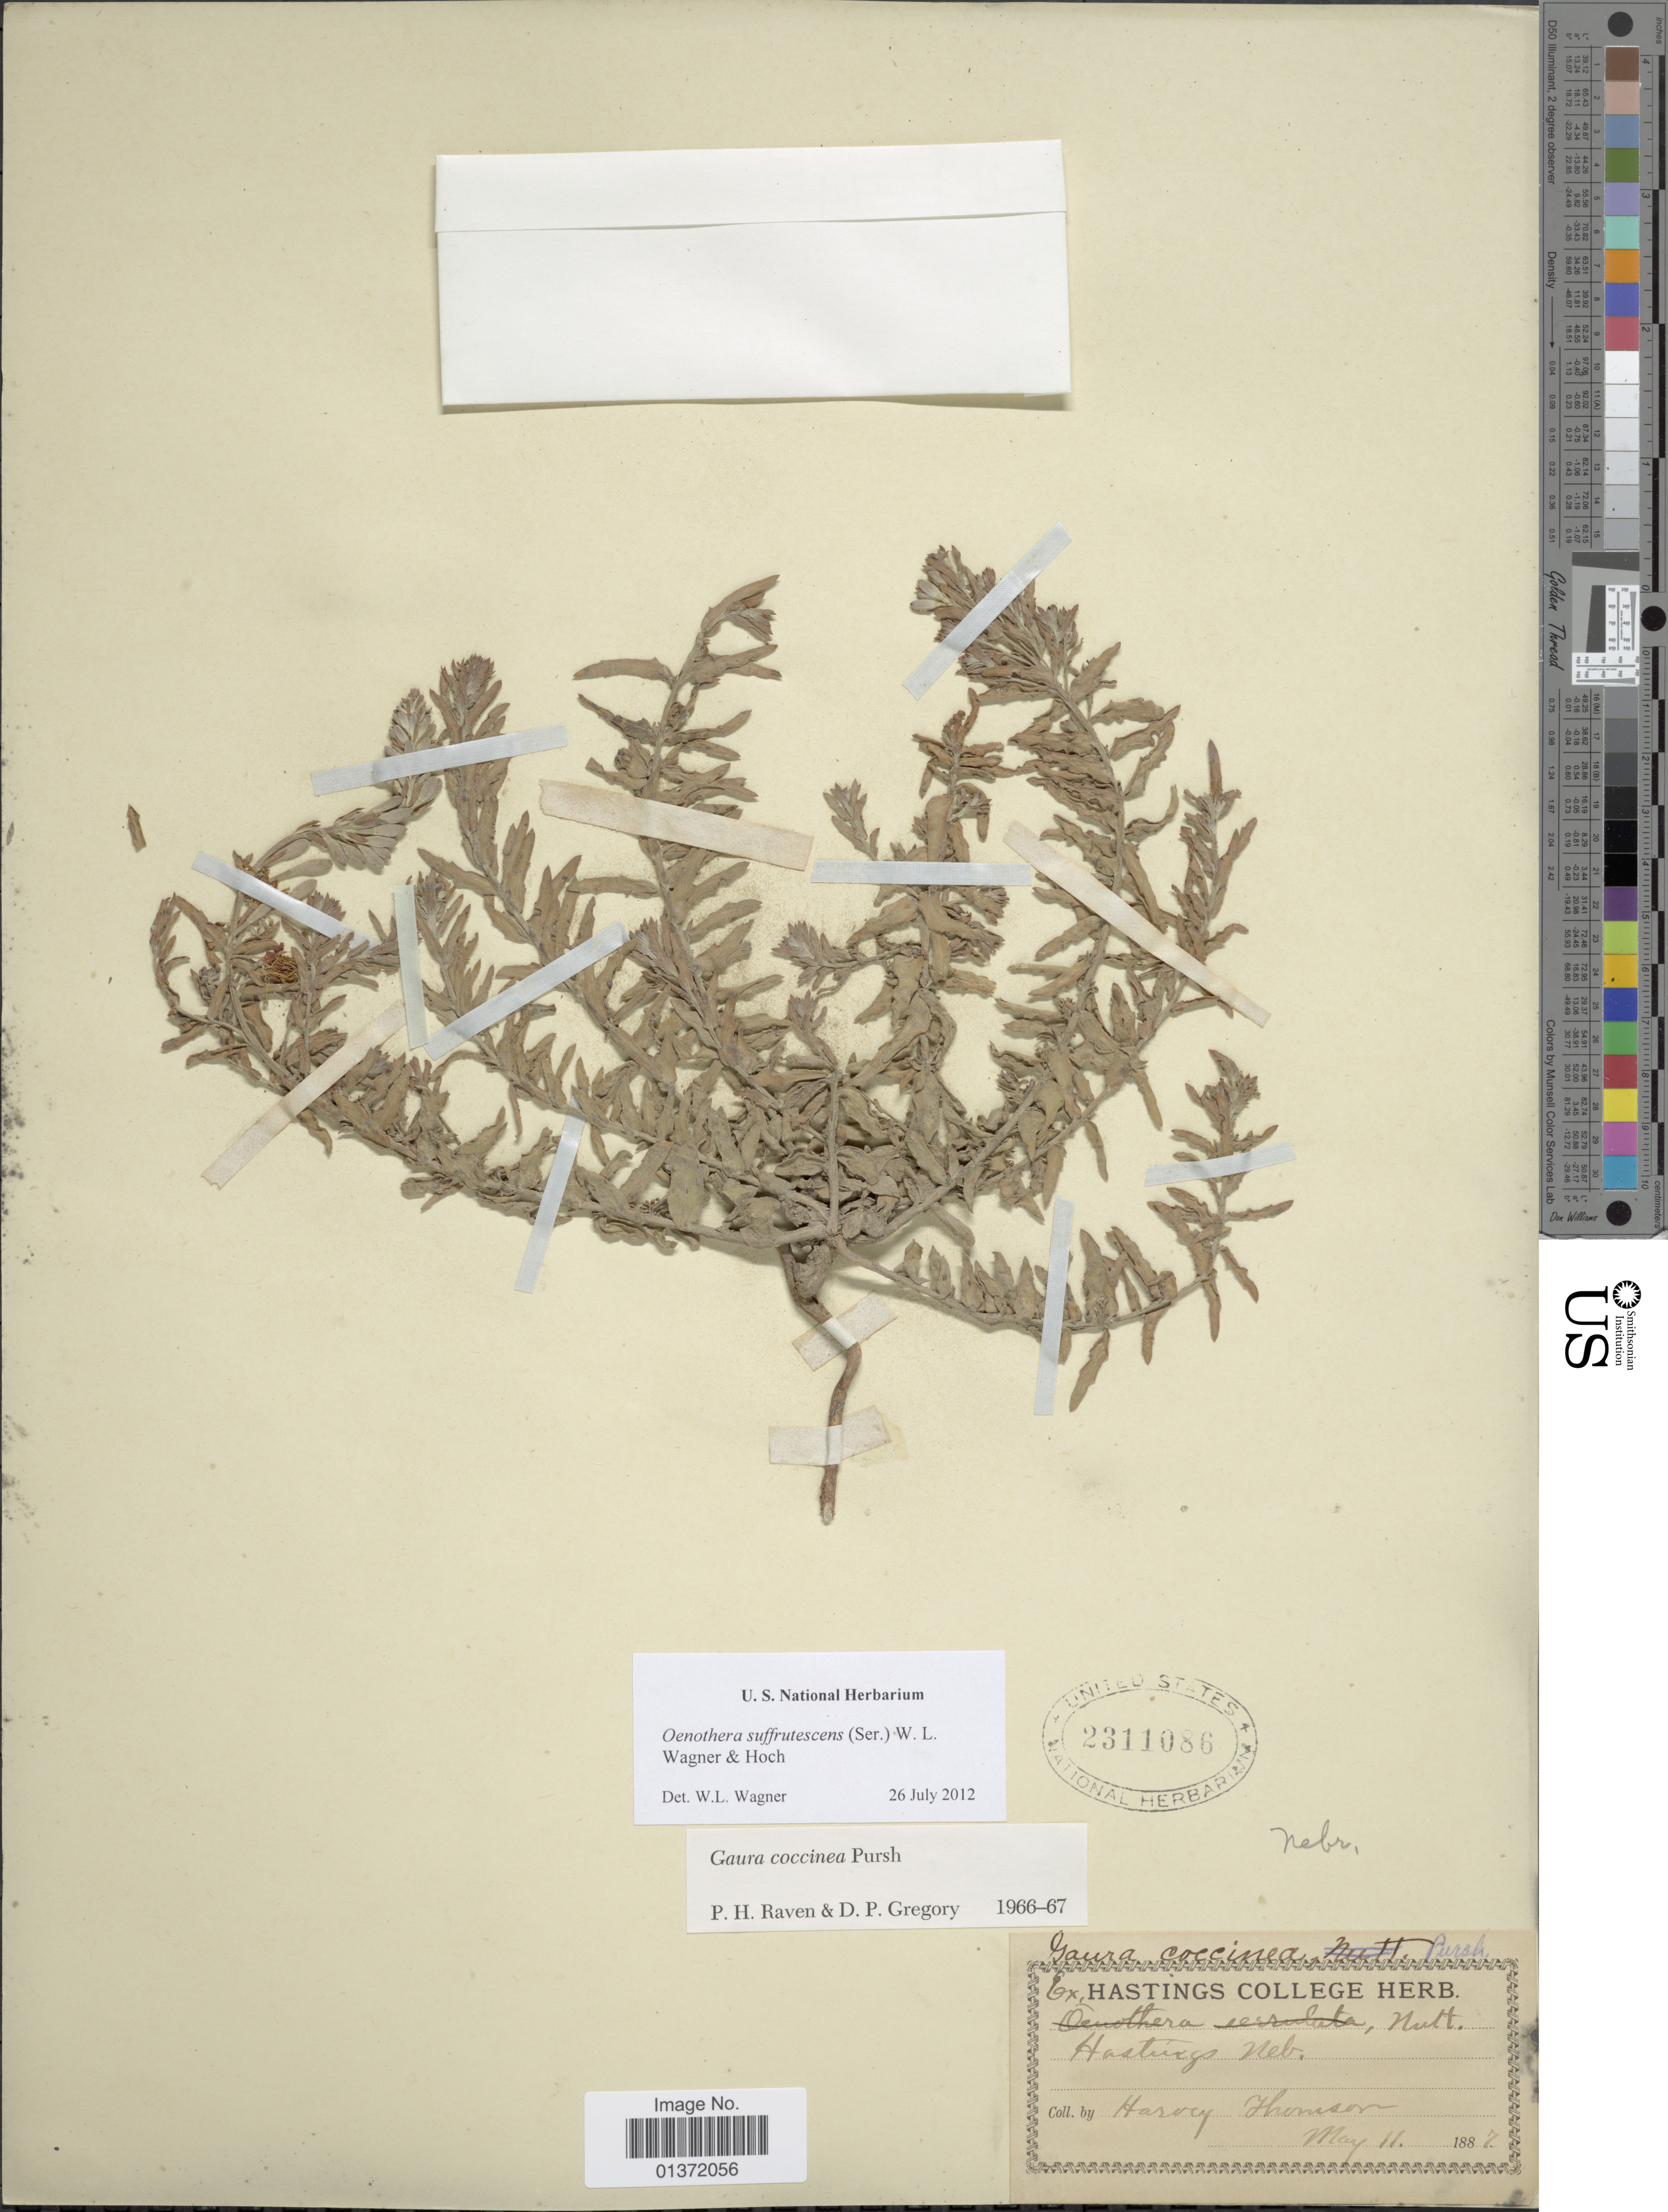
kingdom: Plantae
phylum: Tracheophyta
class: Magnoliopsida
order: Myrtales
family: Onagraceae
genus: Oenothera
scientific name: Oenothera suffrutescens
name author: (Ser.) W.L. Wagner & Hoch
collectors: H. Thomson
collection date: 1887-05-11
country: United States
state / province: Nebraska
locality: Hastings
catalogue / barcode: US 2311086